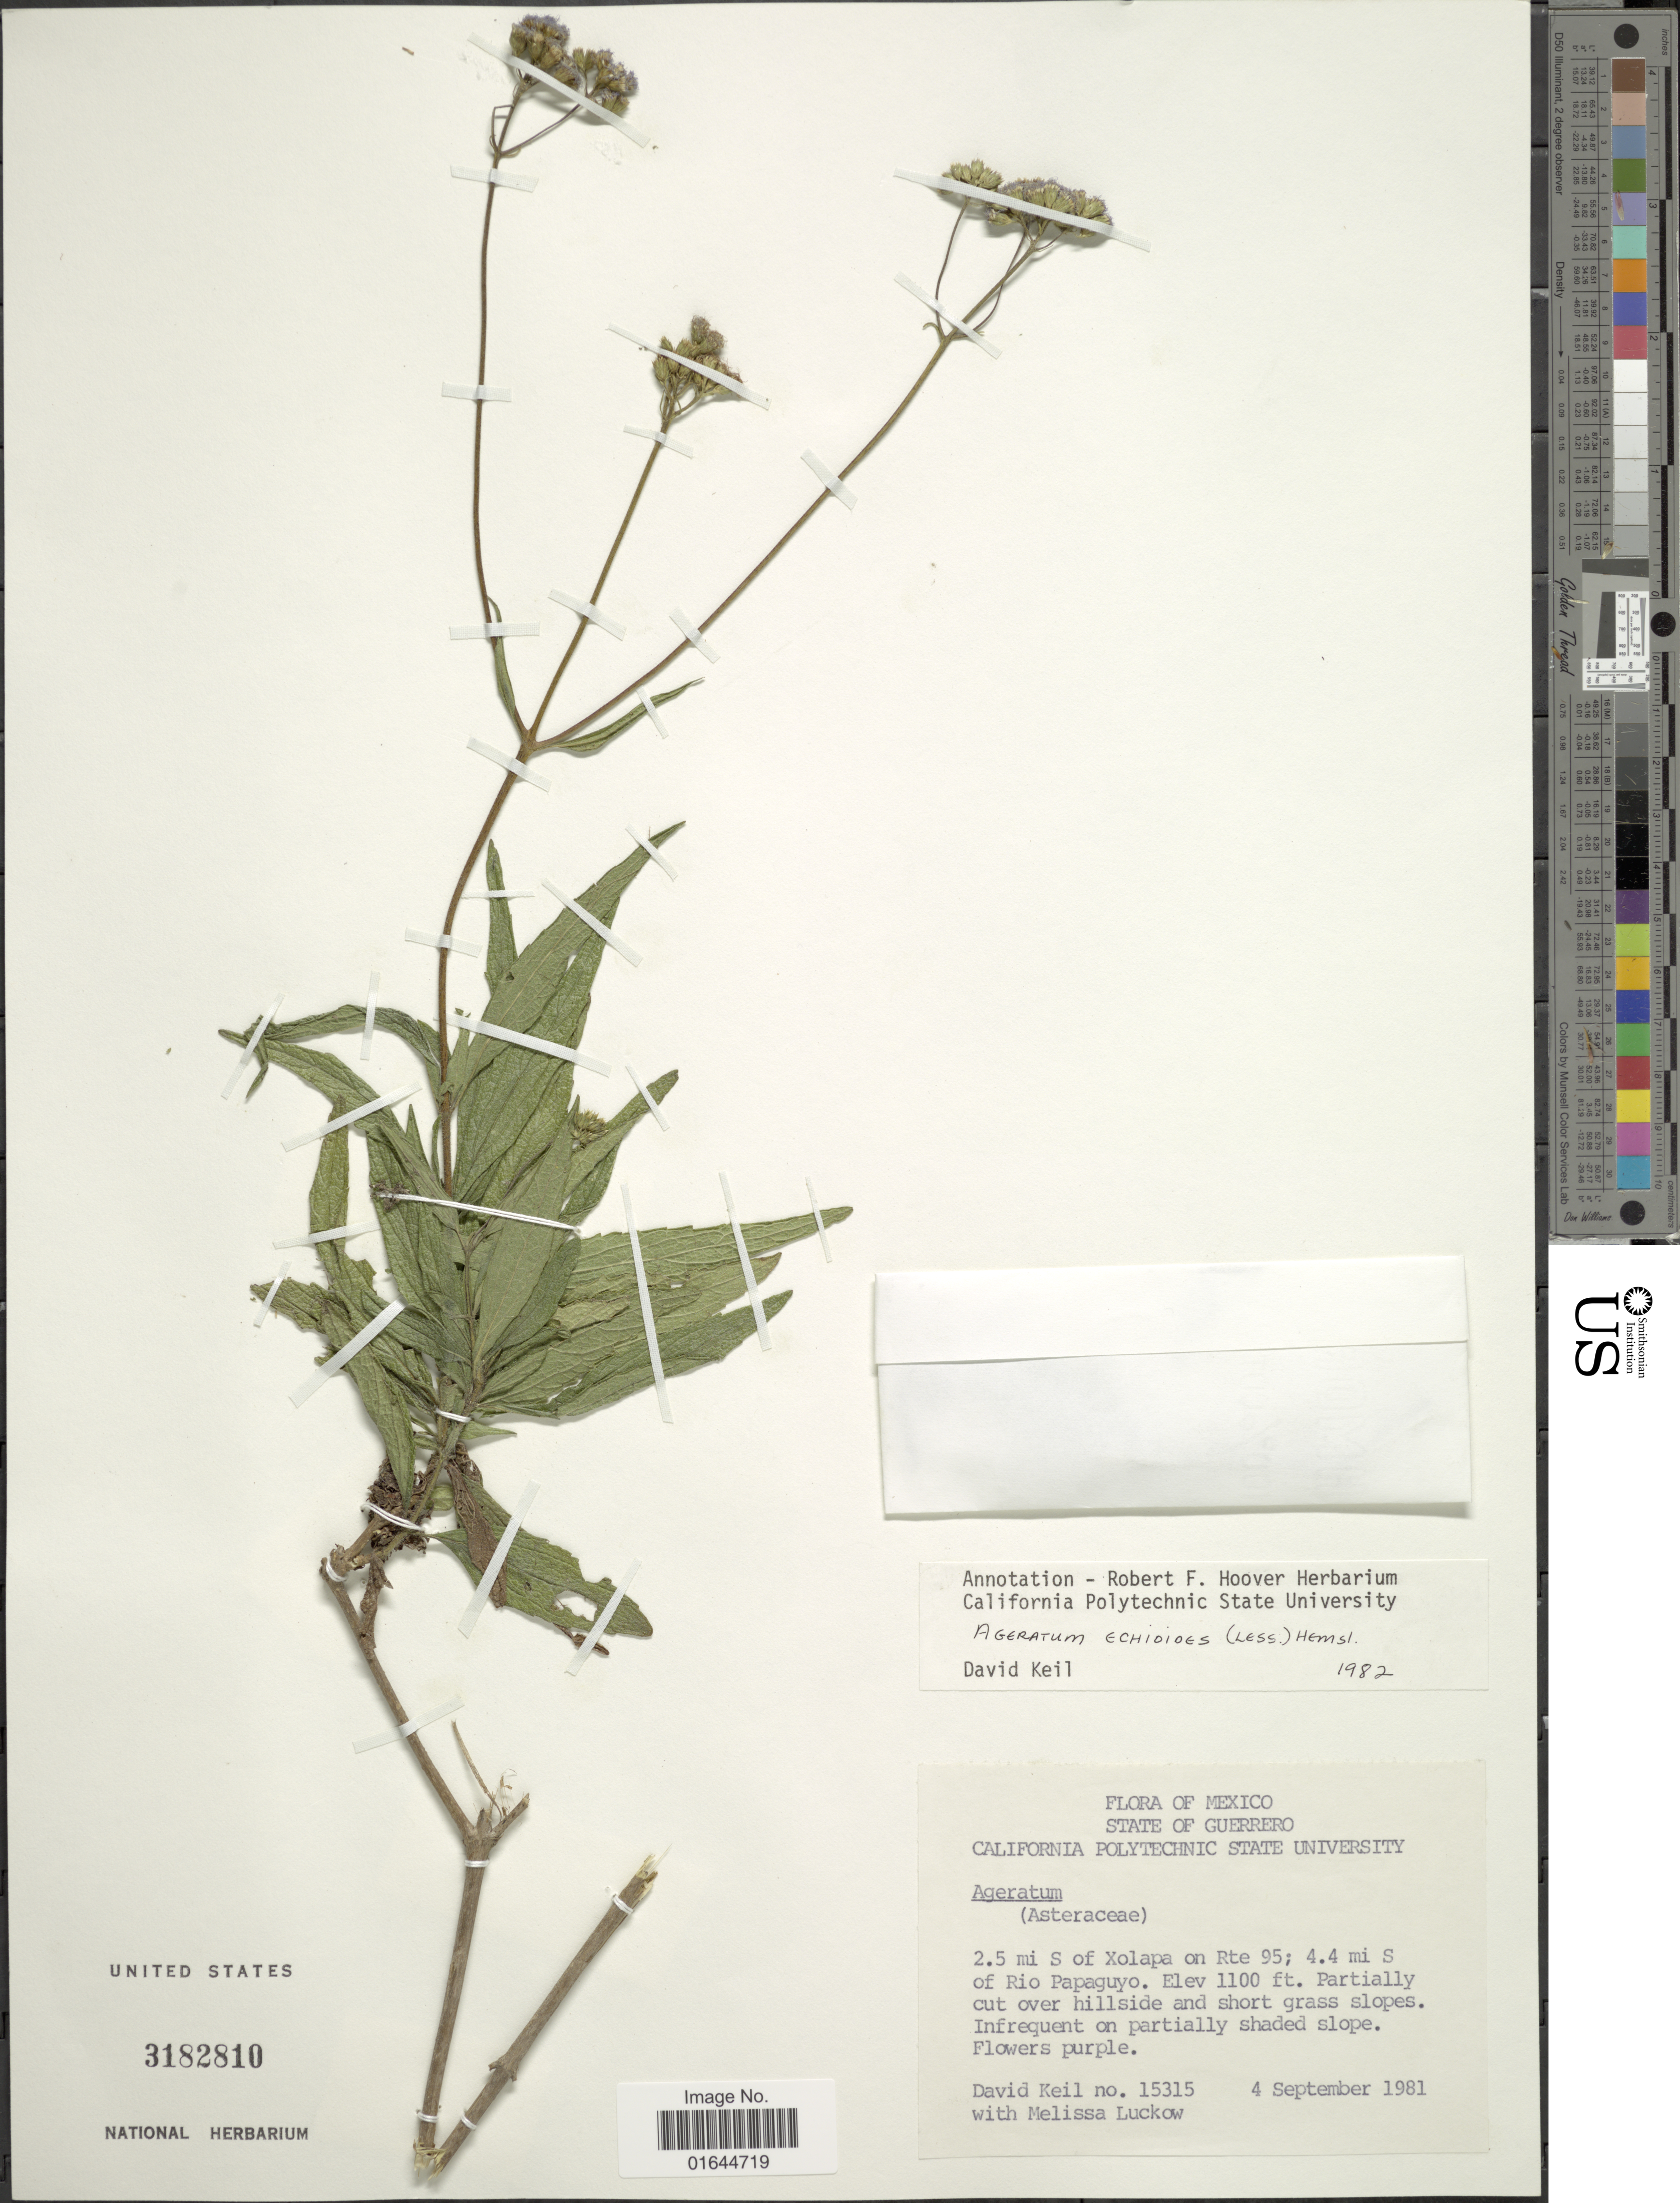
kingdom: Plantae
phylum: Tracheophyta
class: Magnoliopsida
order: Asterales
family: Asteraceae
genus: Ageratum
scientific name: Ageratum echioides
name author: (Less.) Hemsl.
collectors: D. J. Keil & M. A. Luckow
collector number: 15315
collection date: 1981-09-04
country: Mexico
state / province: Guerrero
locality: Mexico, State of Guerrero, 2.5 mi. S of Xolapa on Rte 95; 4.4 mi S of Rio Papaguyo.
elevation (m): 335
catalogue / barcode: US 3182810